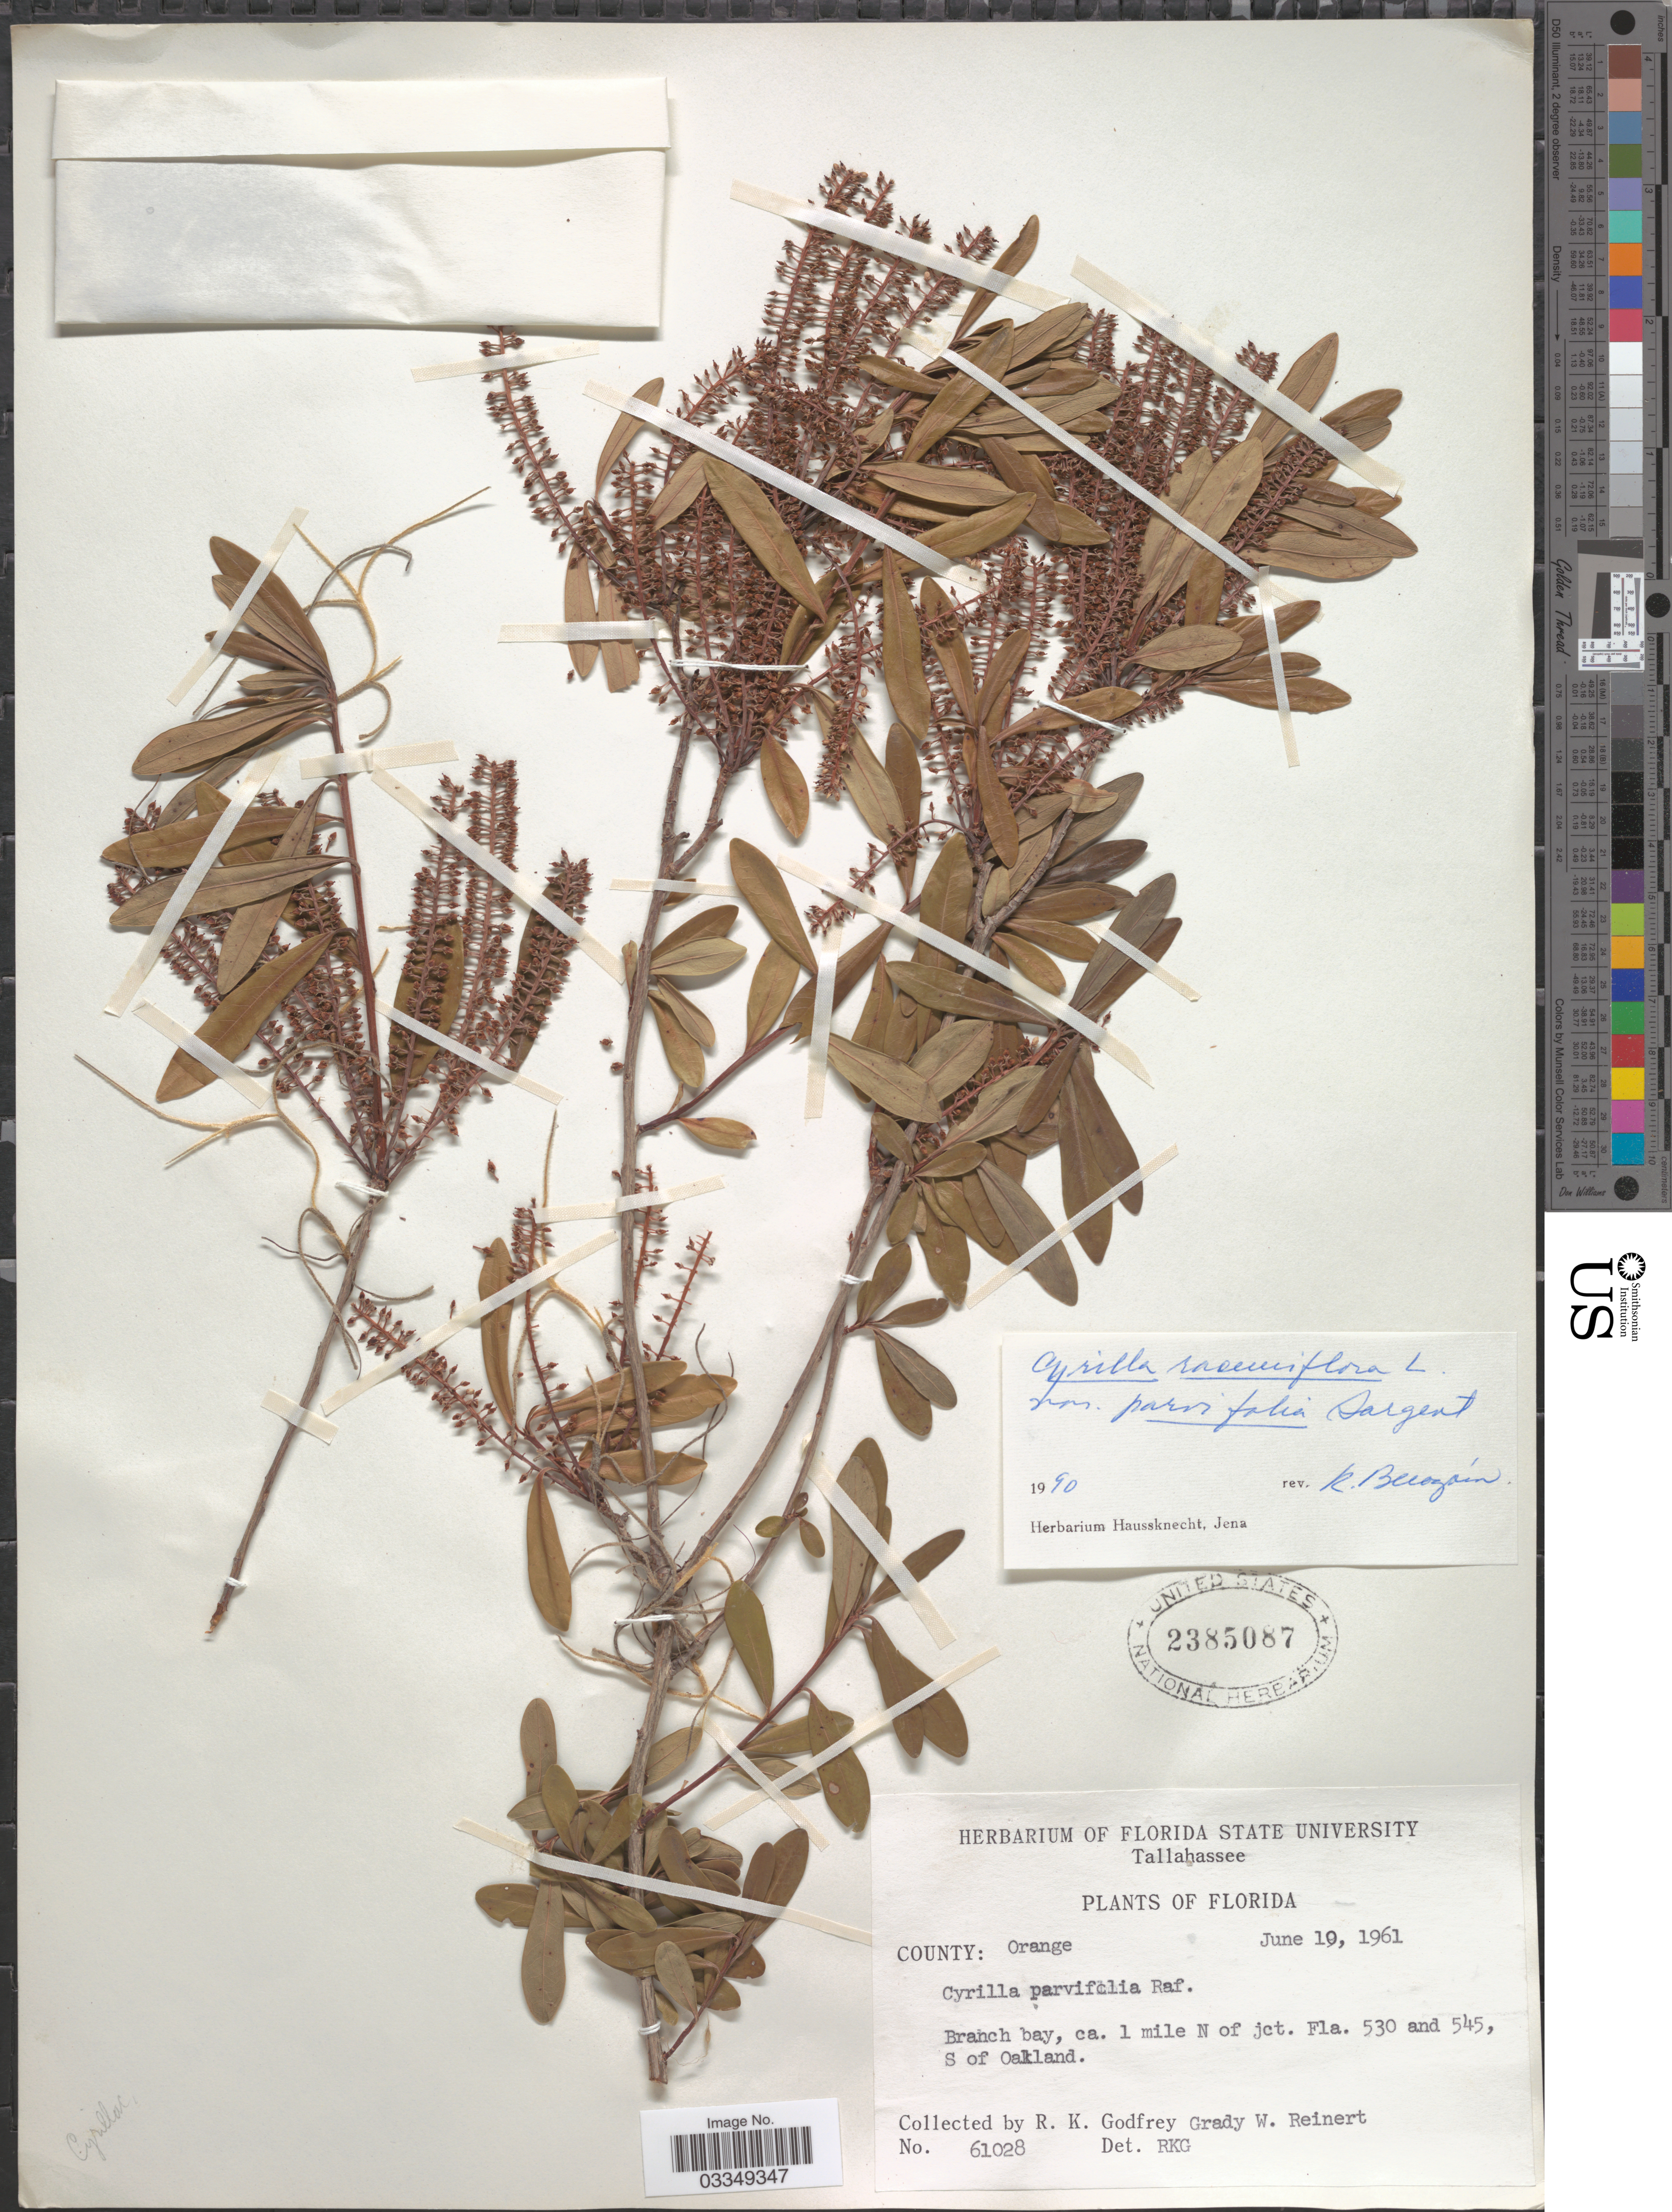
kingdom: Plantae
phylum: Tracheophyta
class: Magnoliopsida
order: Ericales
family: Cyrillaceae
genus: Cyrilla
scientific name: Cyrilla racemiflora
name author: L.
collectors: R. K. Godfrey & G. Reinert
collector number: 61028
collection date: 1961-06-10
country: United States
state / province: Florida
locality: County: Orange. Branch bay, ca. 1 mile N of jct. Fla. 530 and 545, S of Oakland.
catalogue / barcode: US 2385087